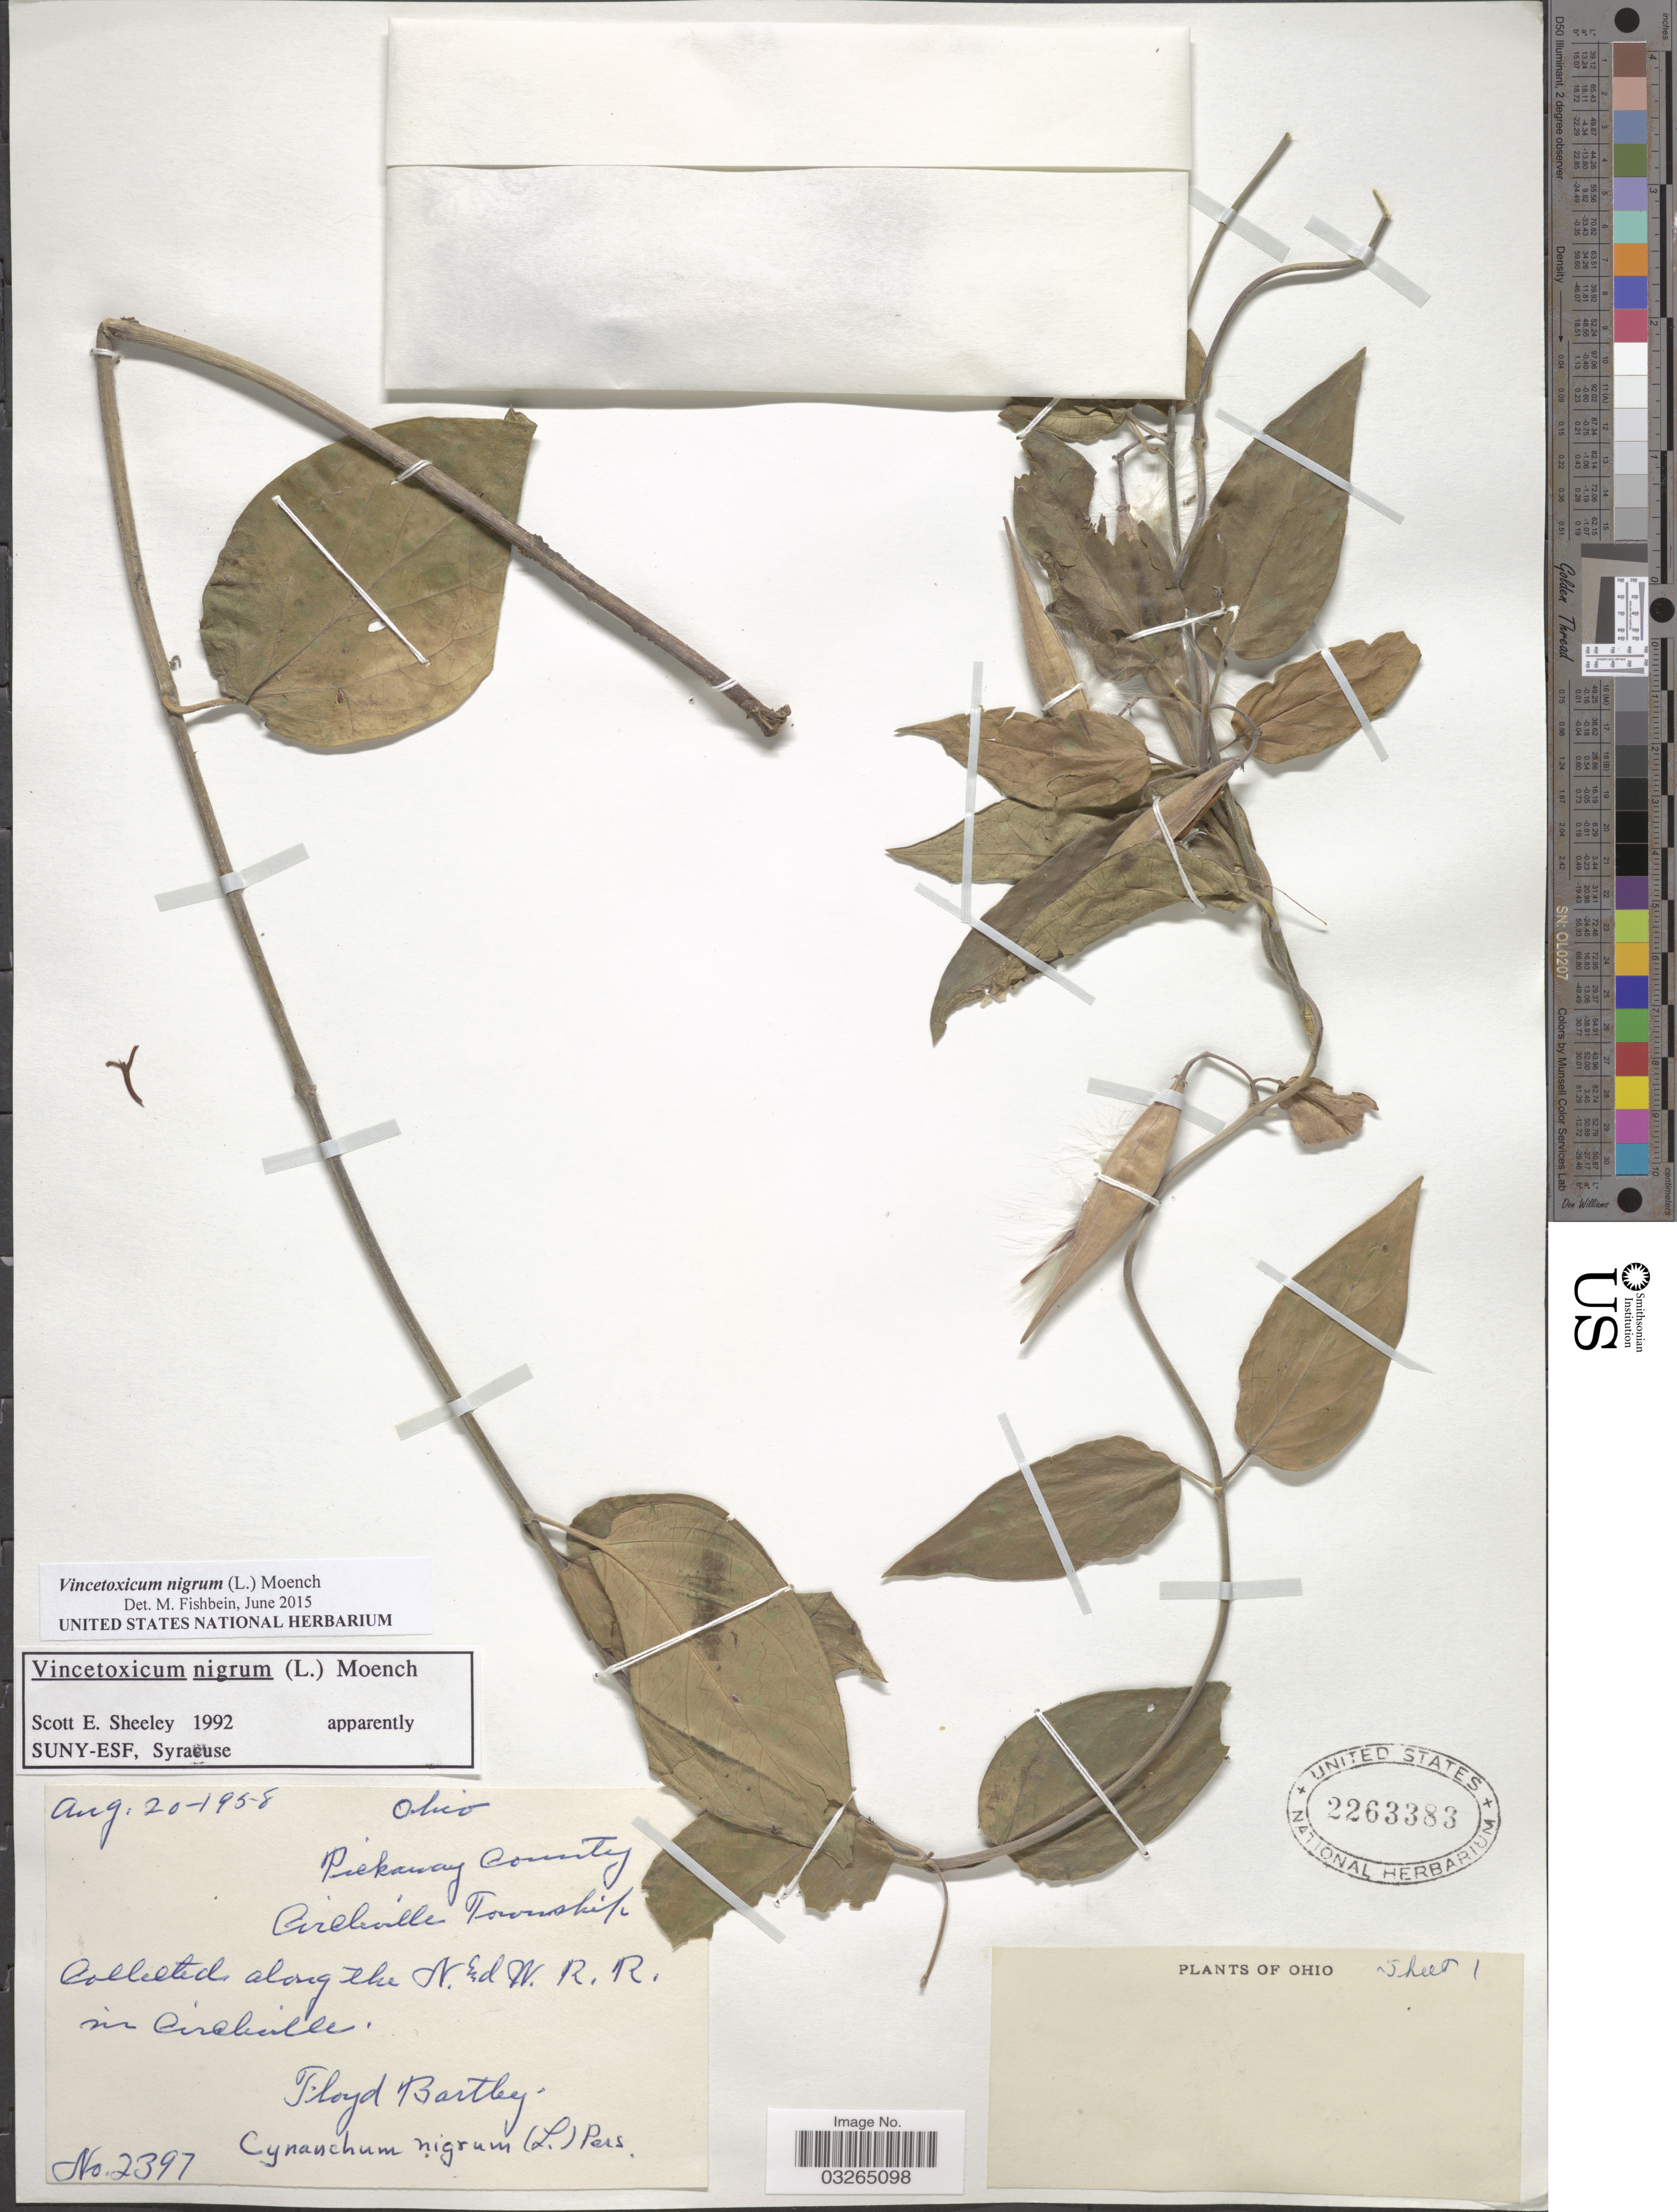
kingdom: Plantae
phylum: Tracheophyta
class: Magnoliopsida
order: Gentianales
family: Apocynaceae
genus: Vincetoxicum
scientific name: Vincetoxicum nigrum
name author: (L.) Moench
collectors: F. Bartley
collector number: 2397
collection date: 1958-08-20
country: United States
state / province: Ohio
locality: Pickaway County, Circleville Township, along the N and W. R.R. in Circleville.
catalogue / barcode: US 2263383